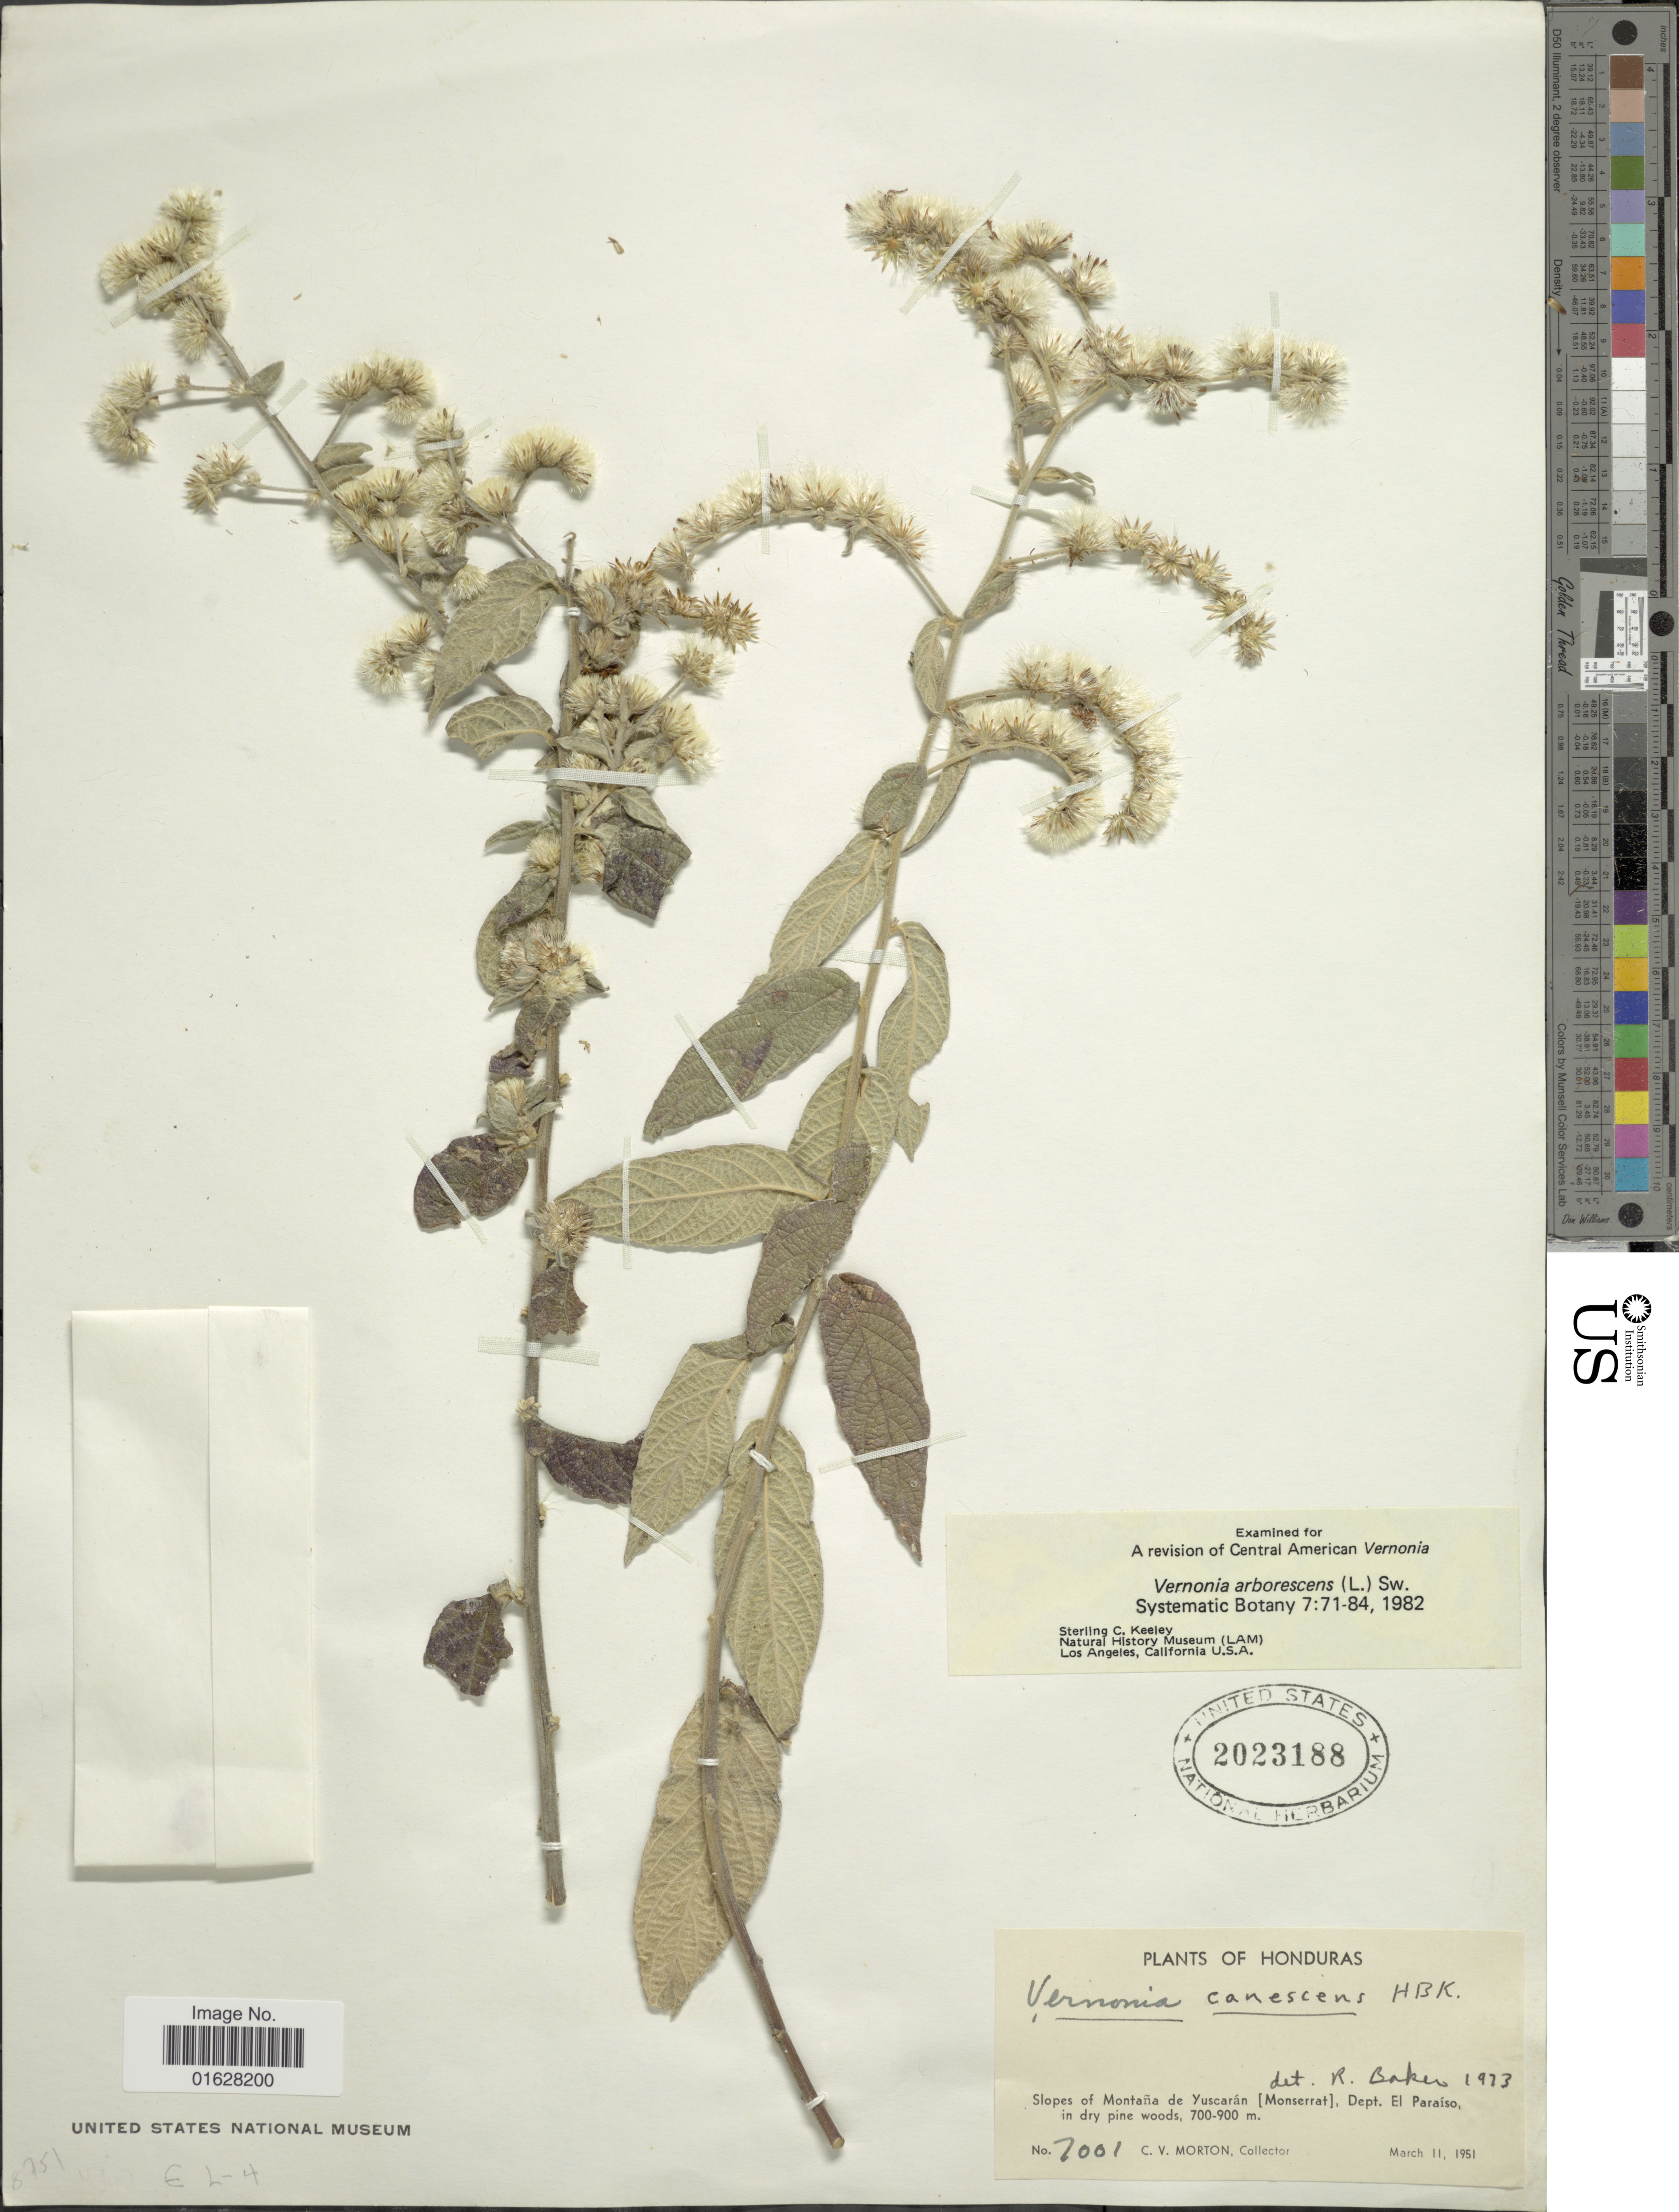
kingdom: Plantae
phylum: Tracheophyta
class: Magnoliopsida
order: Asterales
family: Asteraceae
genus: Lepidaploa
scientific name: Lepidaploa canescens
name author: (Kunth) H. Rob.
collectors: C. V. Morton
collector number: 7001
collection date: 1951-03-11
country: Honduras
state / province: El Paraíso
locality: Slopes of Montana de Yuscaran (Monserrat), Dept. El Paraiso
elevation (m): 700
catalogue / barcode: US 2023188